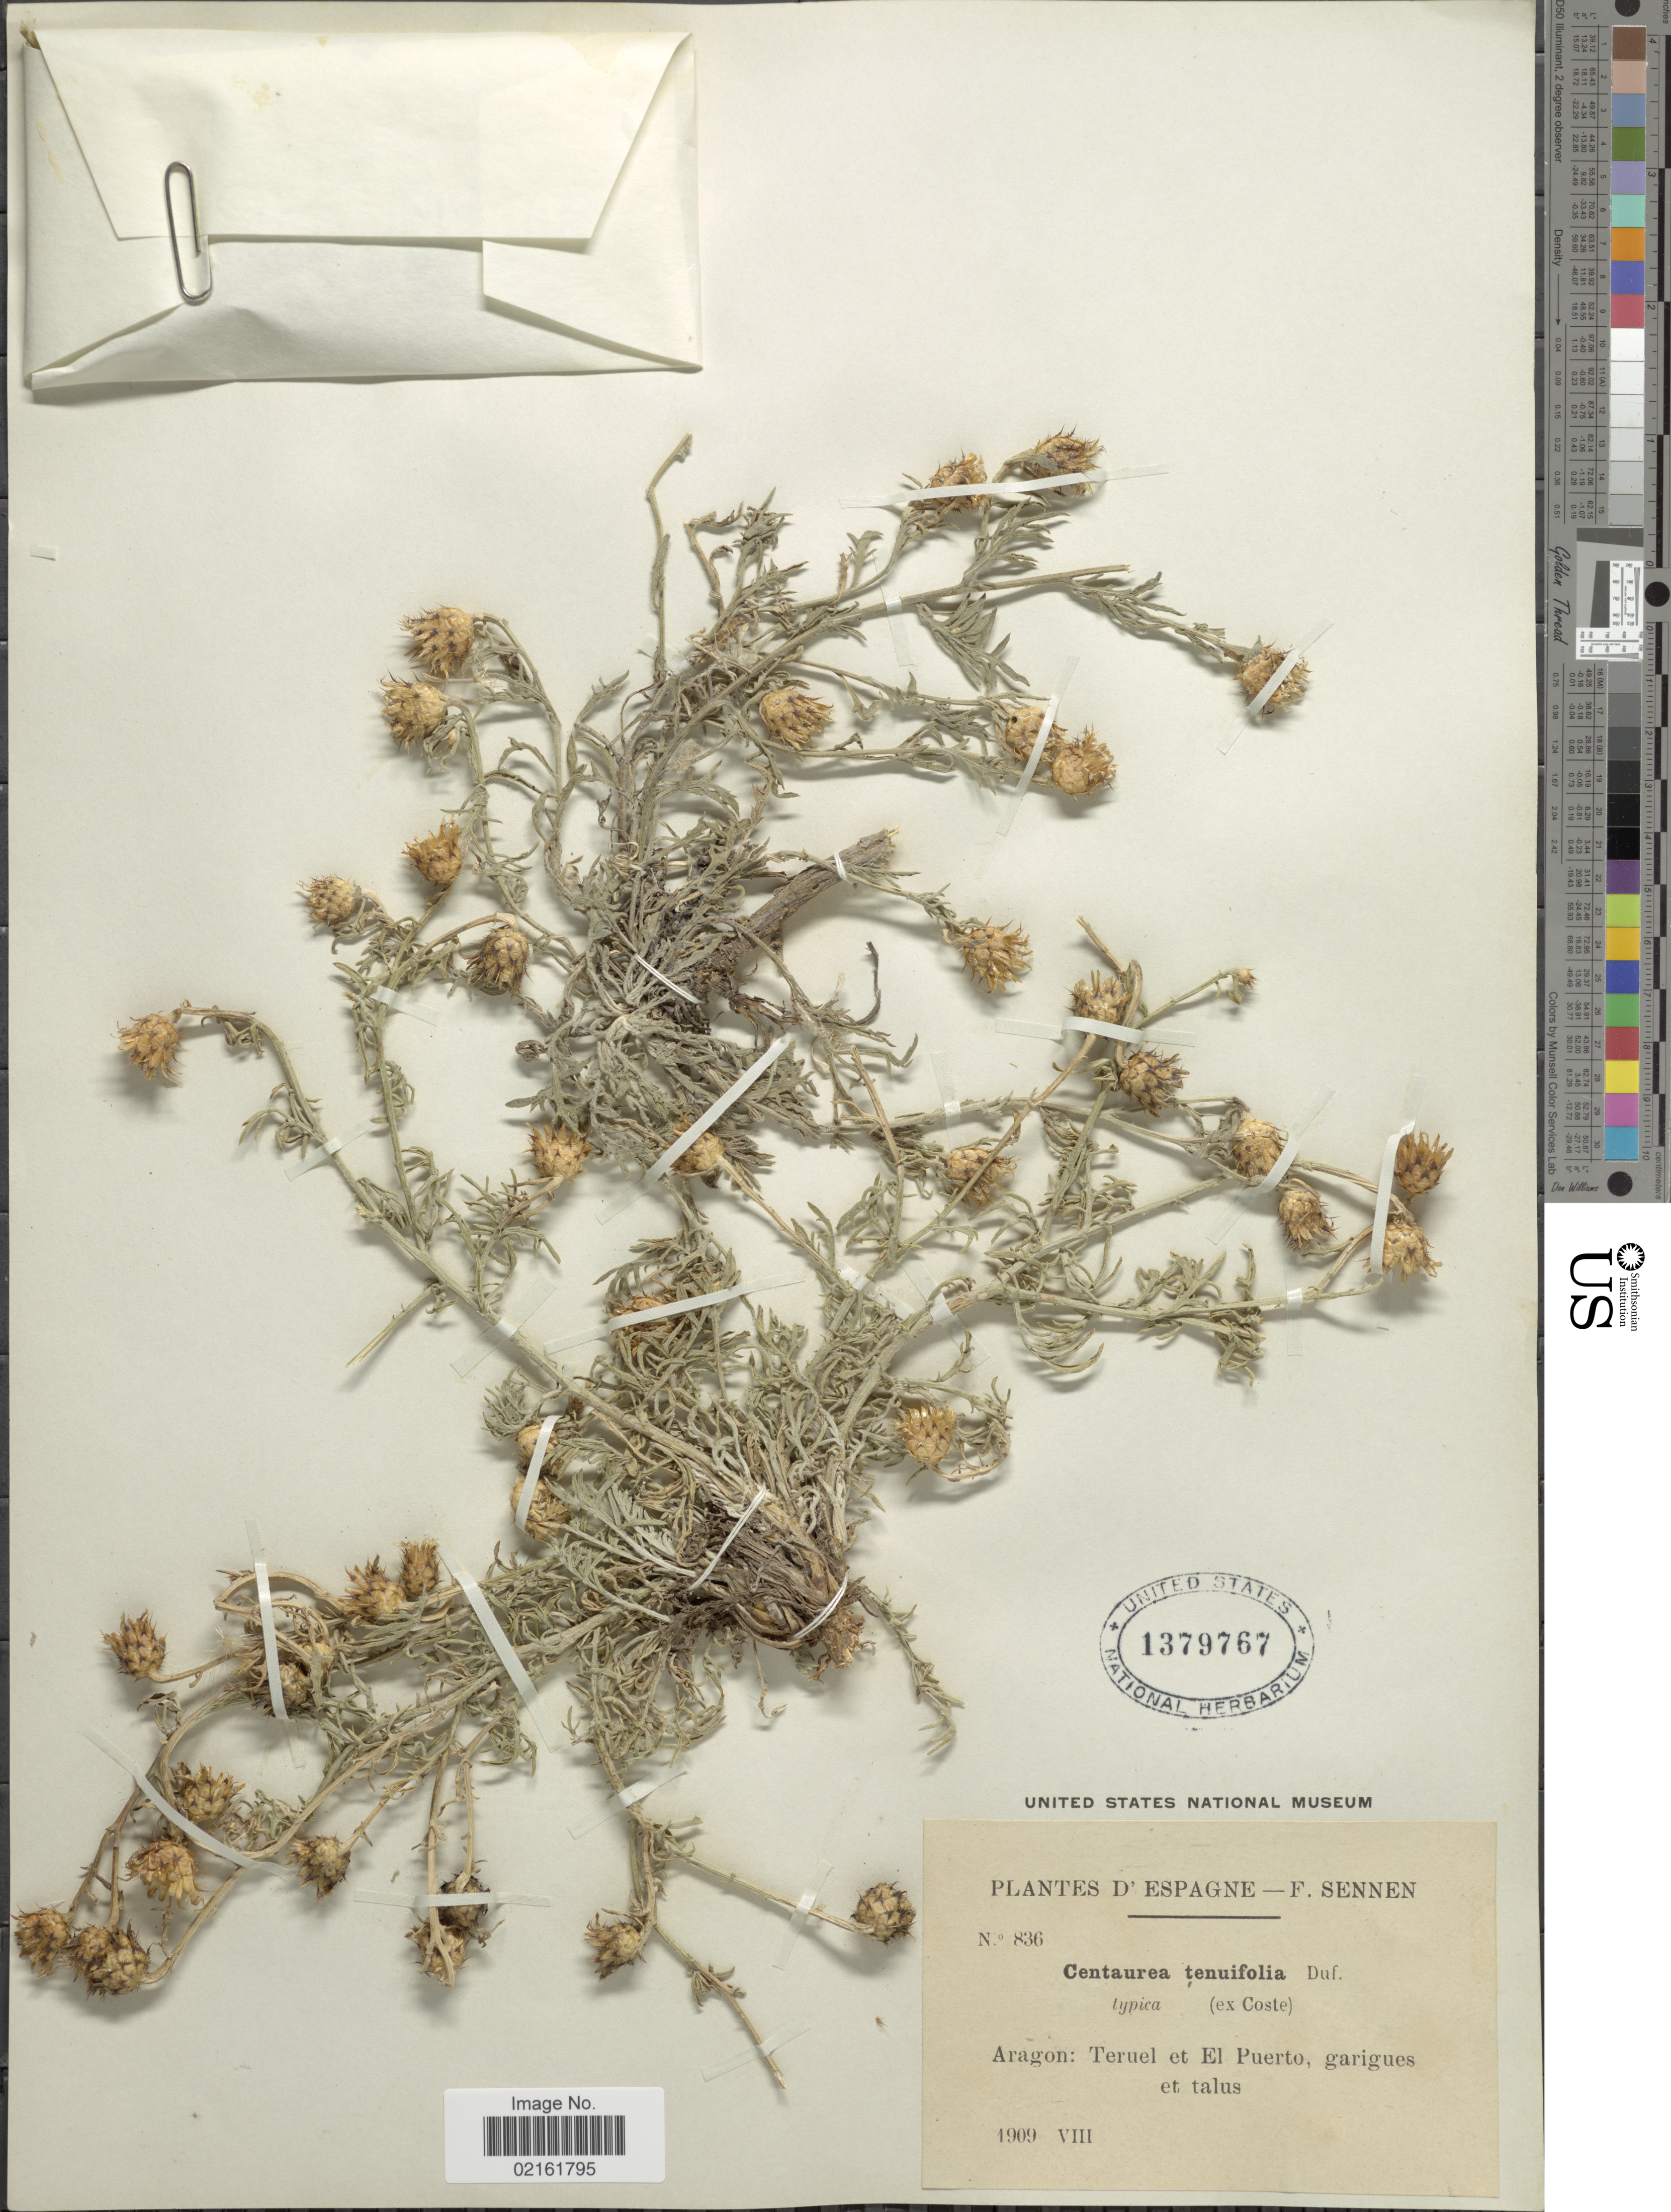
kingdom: Plantae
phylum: Tracheophyta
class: Magnoliopsida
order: Asterales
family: Asteraceae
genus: Centaurea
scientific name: Centaurea resupinata subsp. dufourii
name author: (Dostál) Greuter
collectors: E. Sennen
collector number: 836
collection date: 1909-08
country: Spain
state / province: Aragón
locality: Teruel et El Puerto, garigues et talus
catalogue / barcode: US 1379767